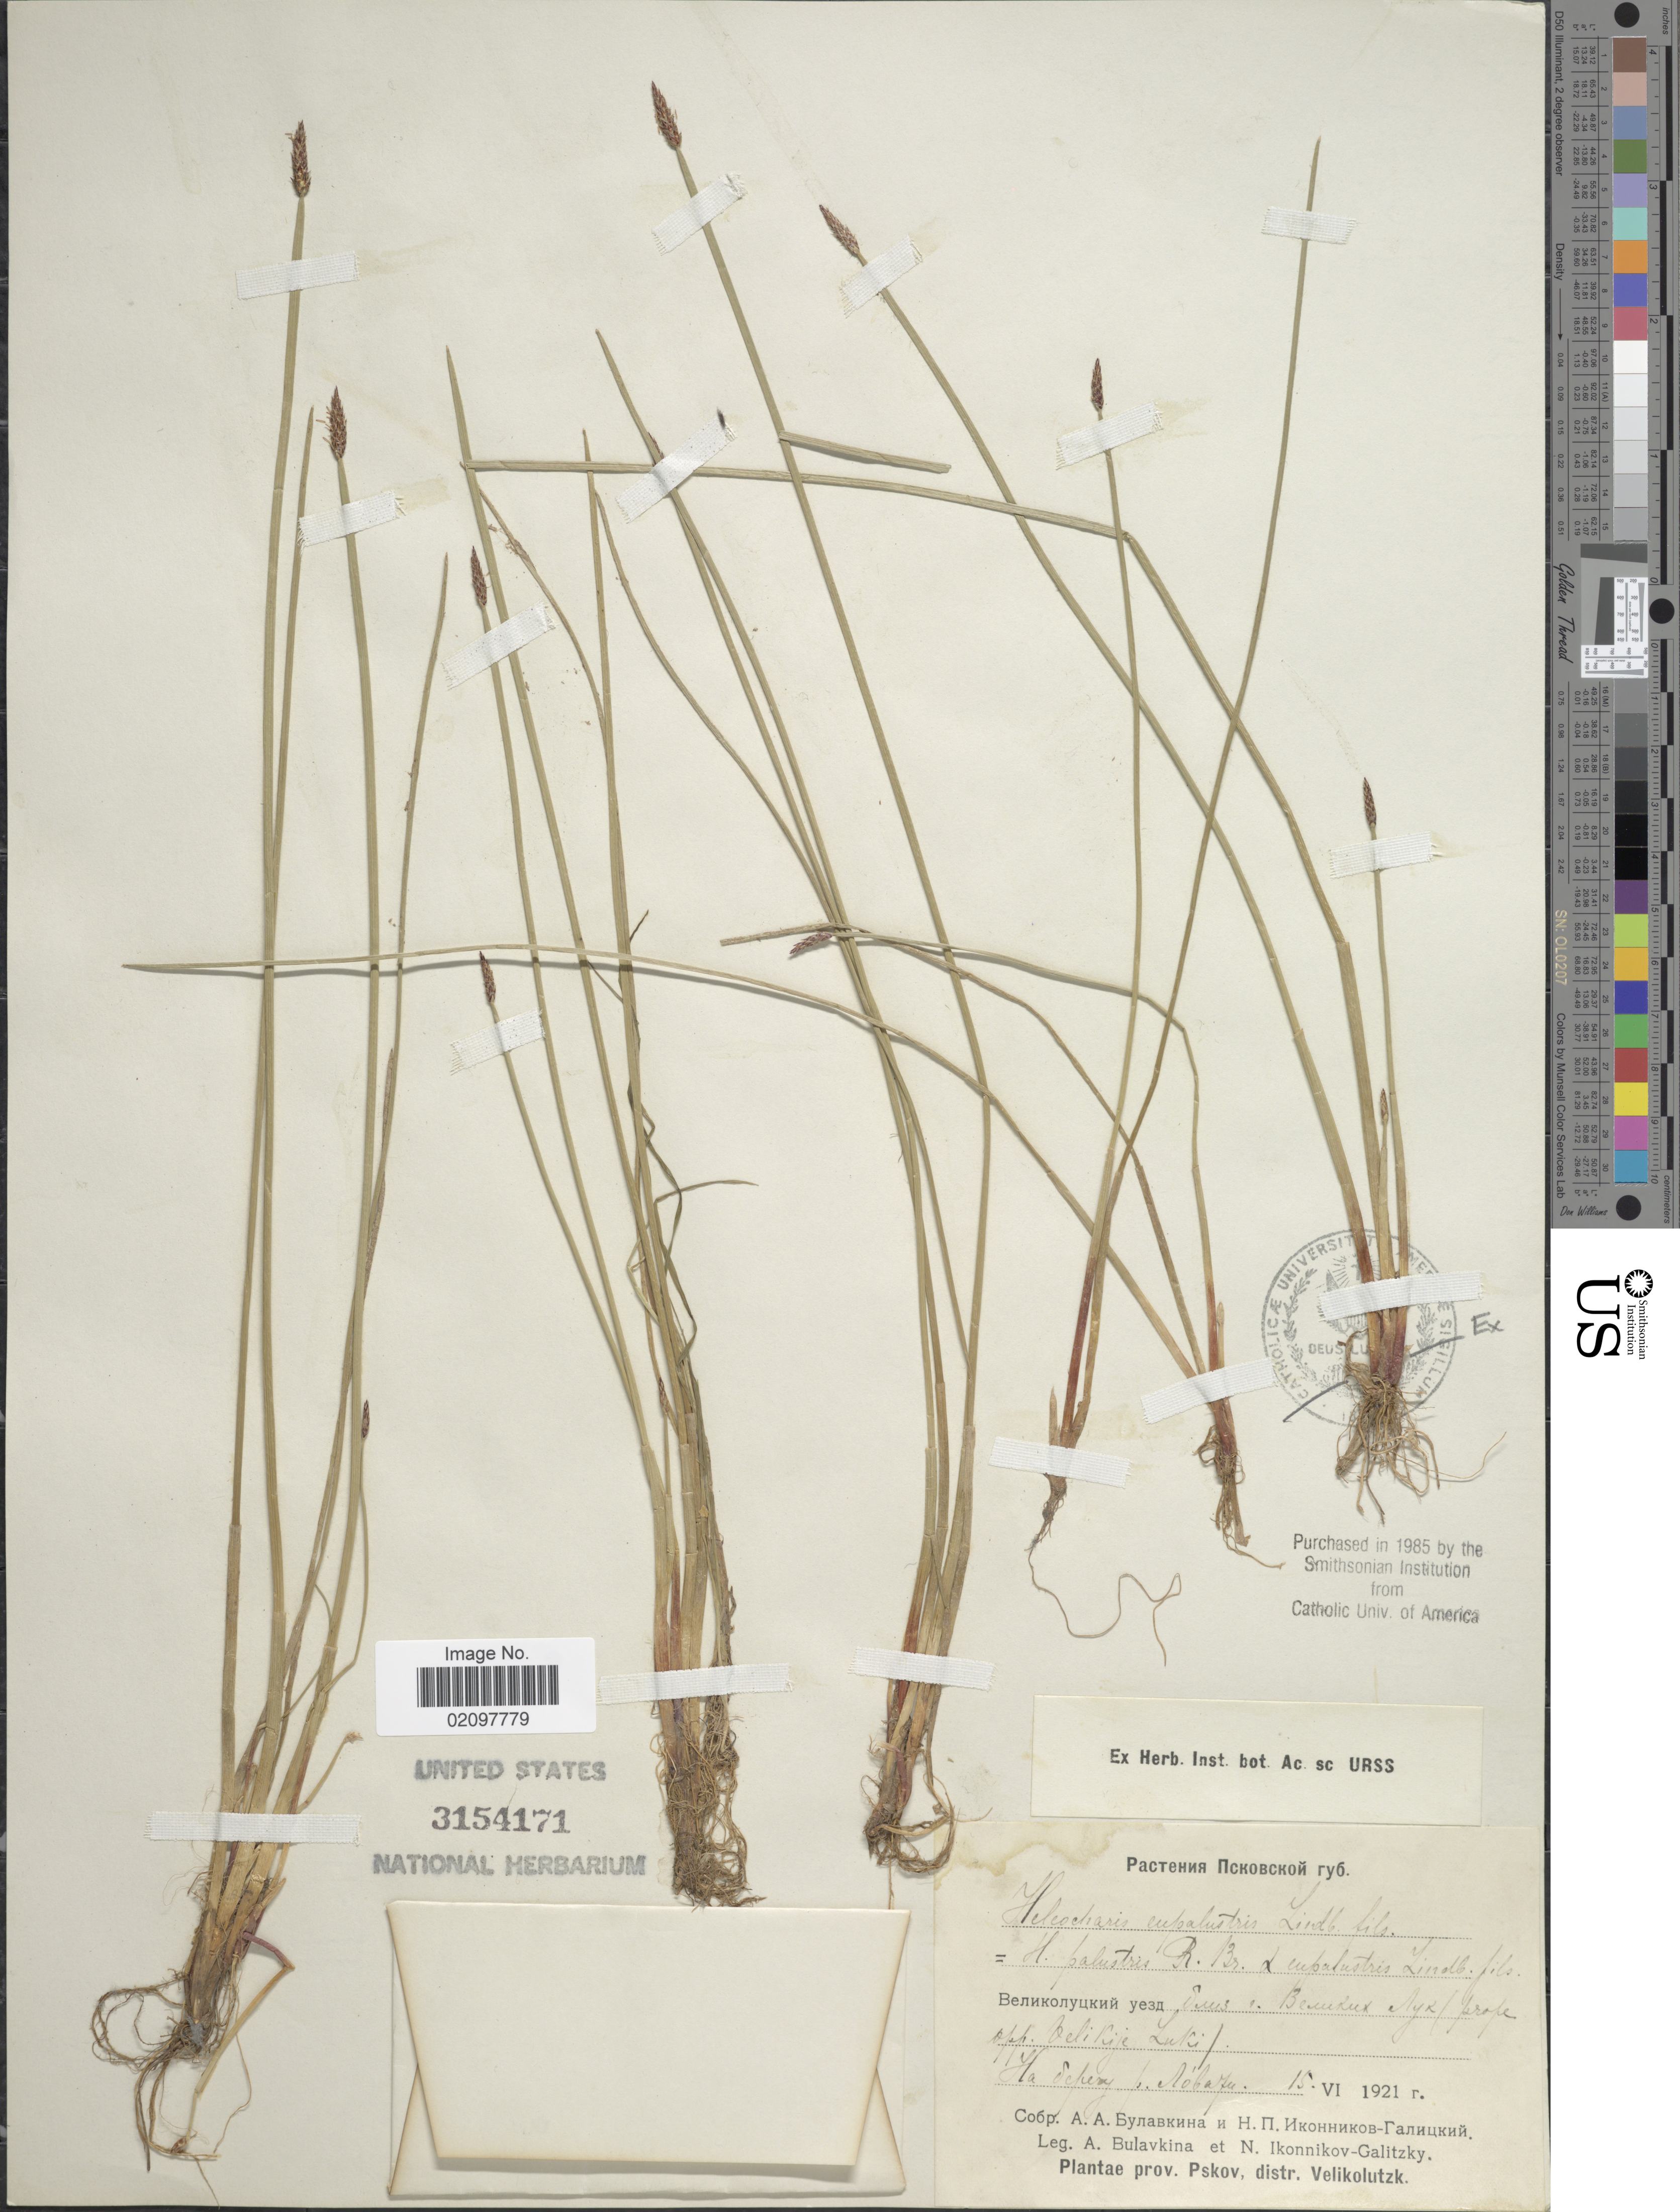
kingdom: Plantae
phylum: Tracheophyta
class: Liliopsida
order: Poales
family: Cyperaceae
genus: Eleocharis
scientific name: Eleocharis palustris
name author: (L.) Roem. & Schult.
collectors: A. Bulavkina & N. P. Ikonnikov-Galitzky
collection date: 1921-06-15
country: Bulgaria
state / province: Veliko Turnovo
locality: Prov. Pskov, distr, Velikolutzk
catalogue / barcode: US 3154171